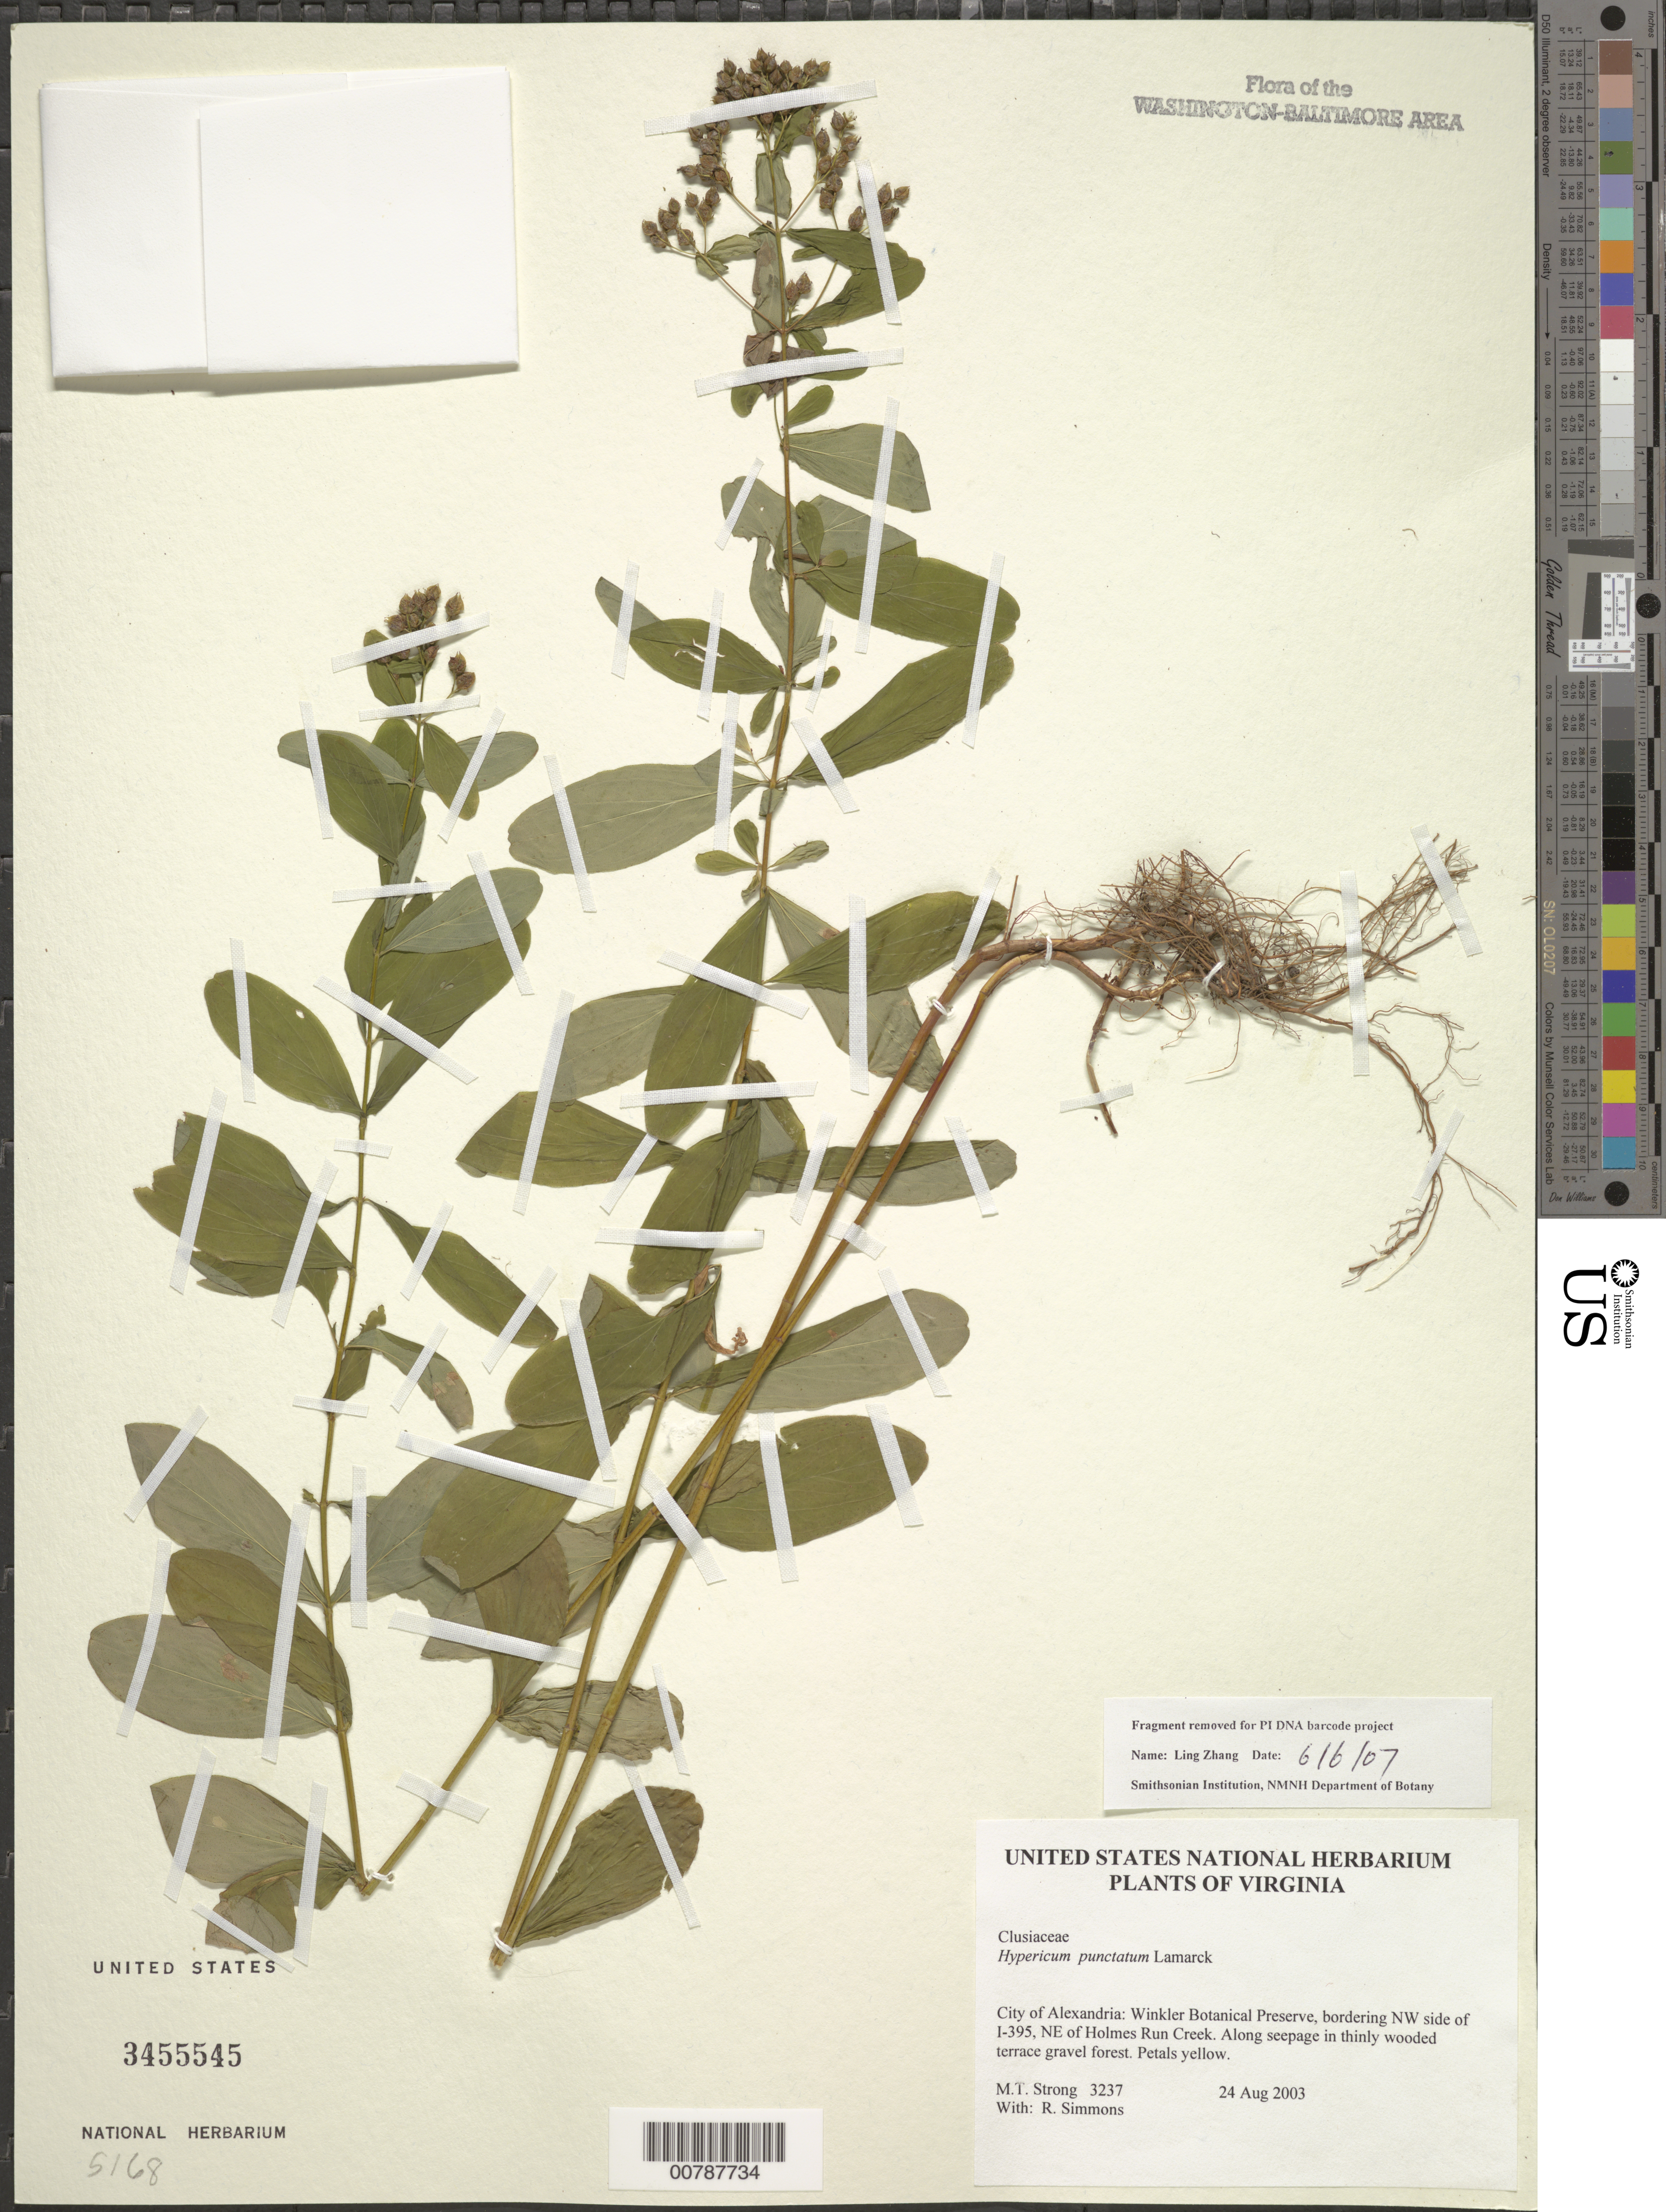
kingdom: Plantae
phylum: Tracheophyta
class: Magnoliopsida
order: Malpighiales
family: Hypericaceae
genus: Hypericum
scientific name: Hypericum punctatum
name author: Lam.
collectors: M. T. Strong & R. Simmons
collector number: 3237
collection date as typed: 24 Aug 2003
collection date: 2003-08-24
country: United States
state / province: Virginia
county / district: City of Alexandria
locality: Winkler Botanical Preserve, bordering NW side of I-395, NE of Holmes Run Creek.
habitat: Along seepage in thinly wooded terrace gravel forest.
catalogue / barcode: US 3455545